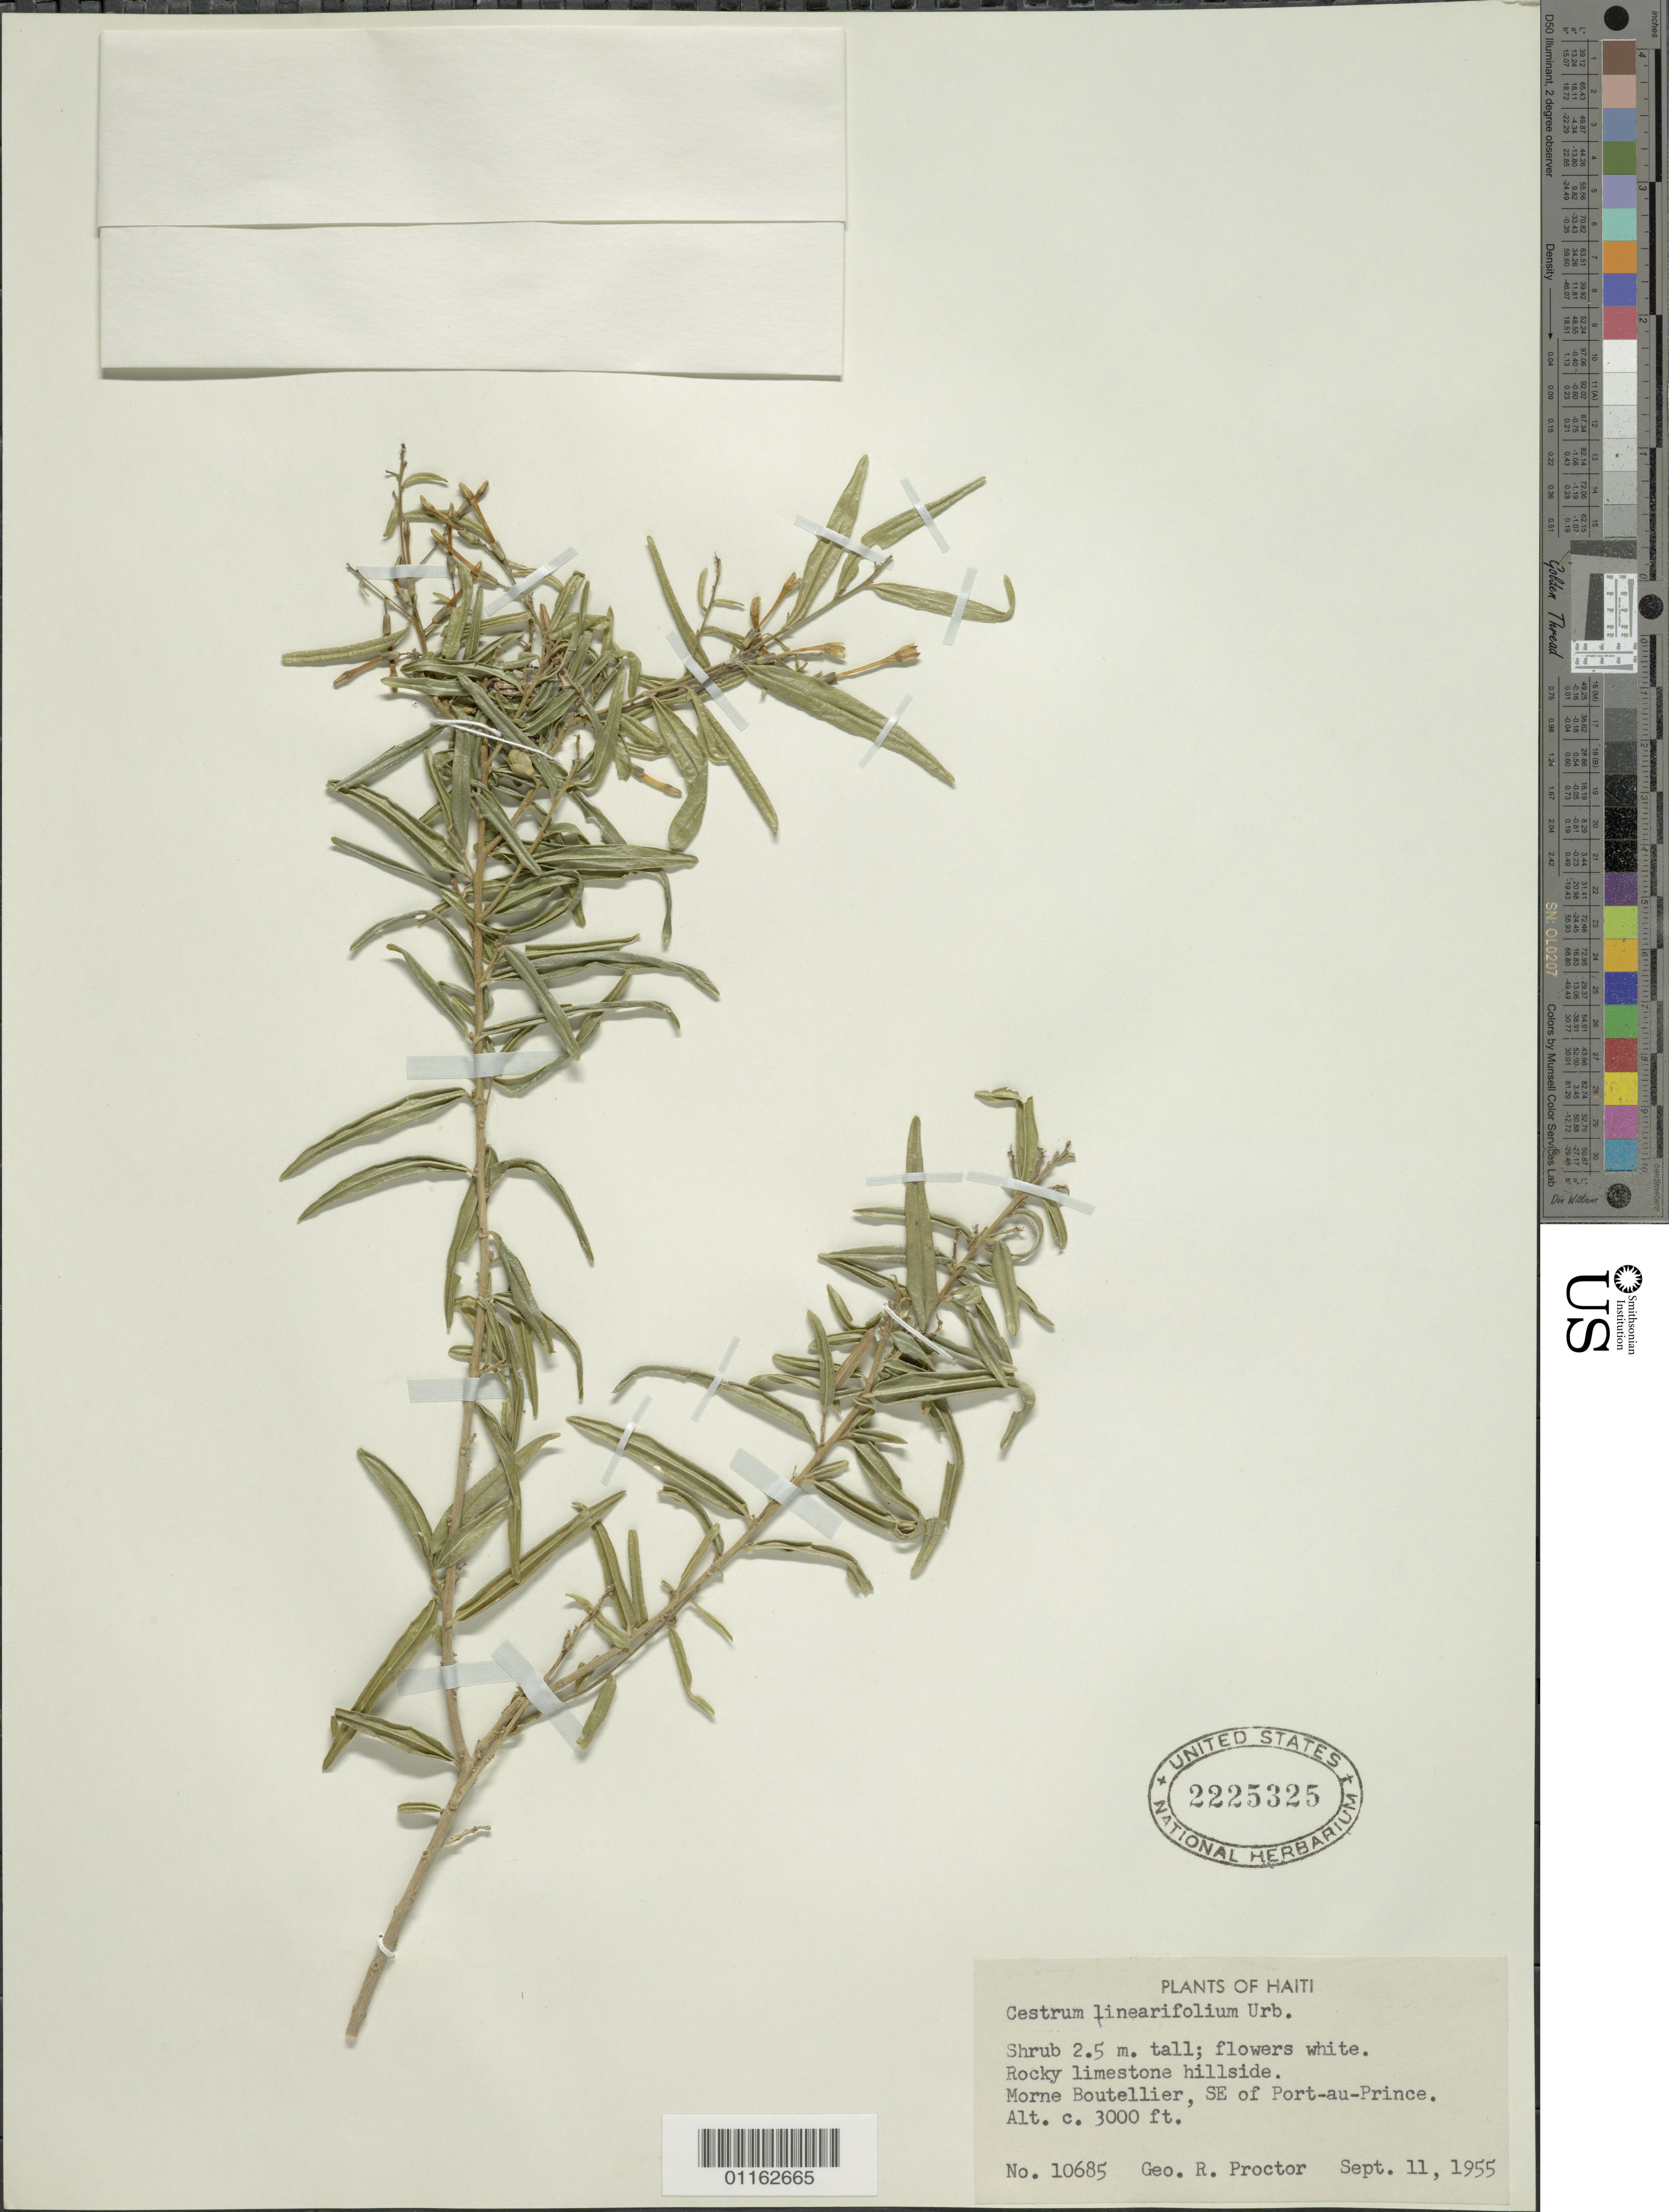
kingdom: Plantae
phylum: Tracheophyta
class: Magnoliopsida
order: Solanales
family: Solanaceae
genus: Cestrum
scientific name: Cestrum linearifolium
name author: Urb.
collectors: G. R. Proctor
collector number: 10685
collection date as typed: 11 Sep 1955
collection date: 1955-09-11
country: Haiti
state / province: Óuest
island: Hispaniola I.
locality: Morne Boutellier, SE of Port-au-Prince; rocky limestone hillside.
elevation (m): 914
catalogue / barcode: US 2225325